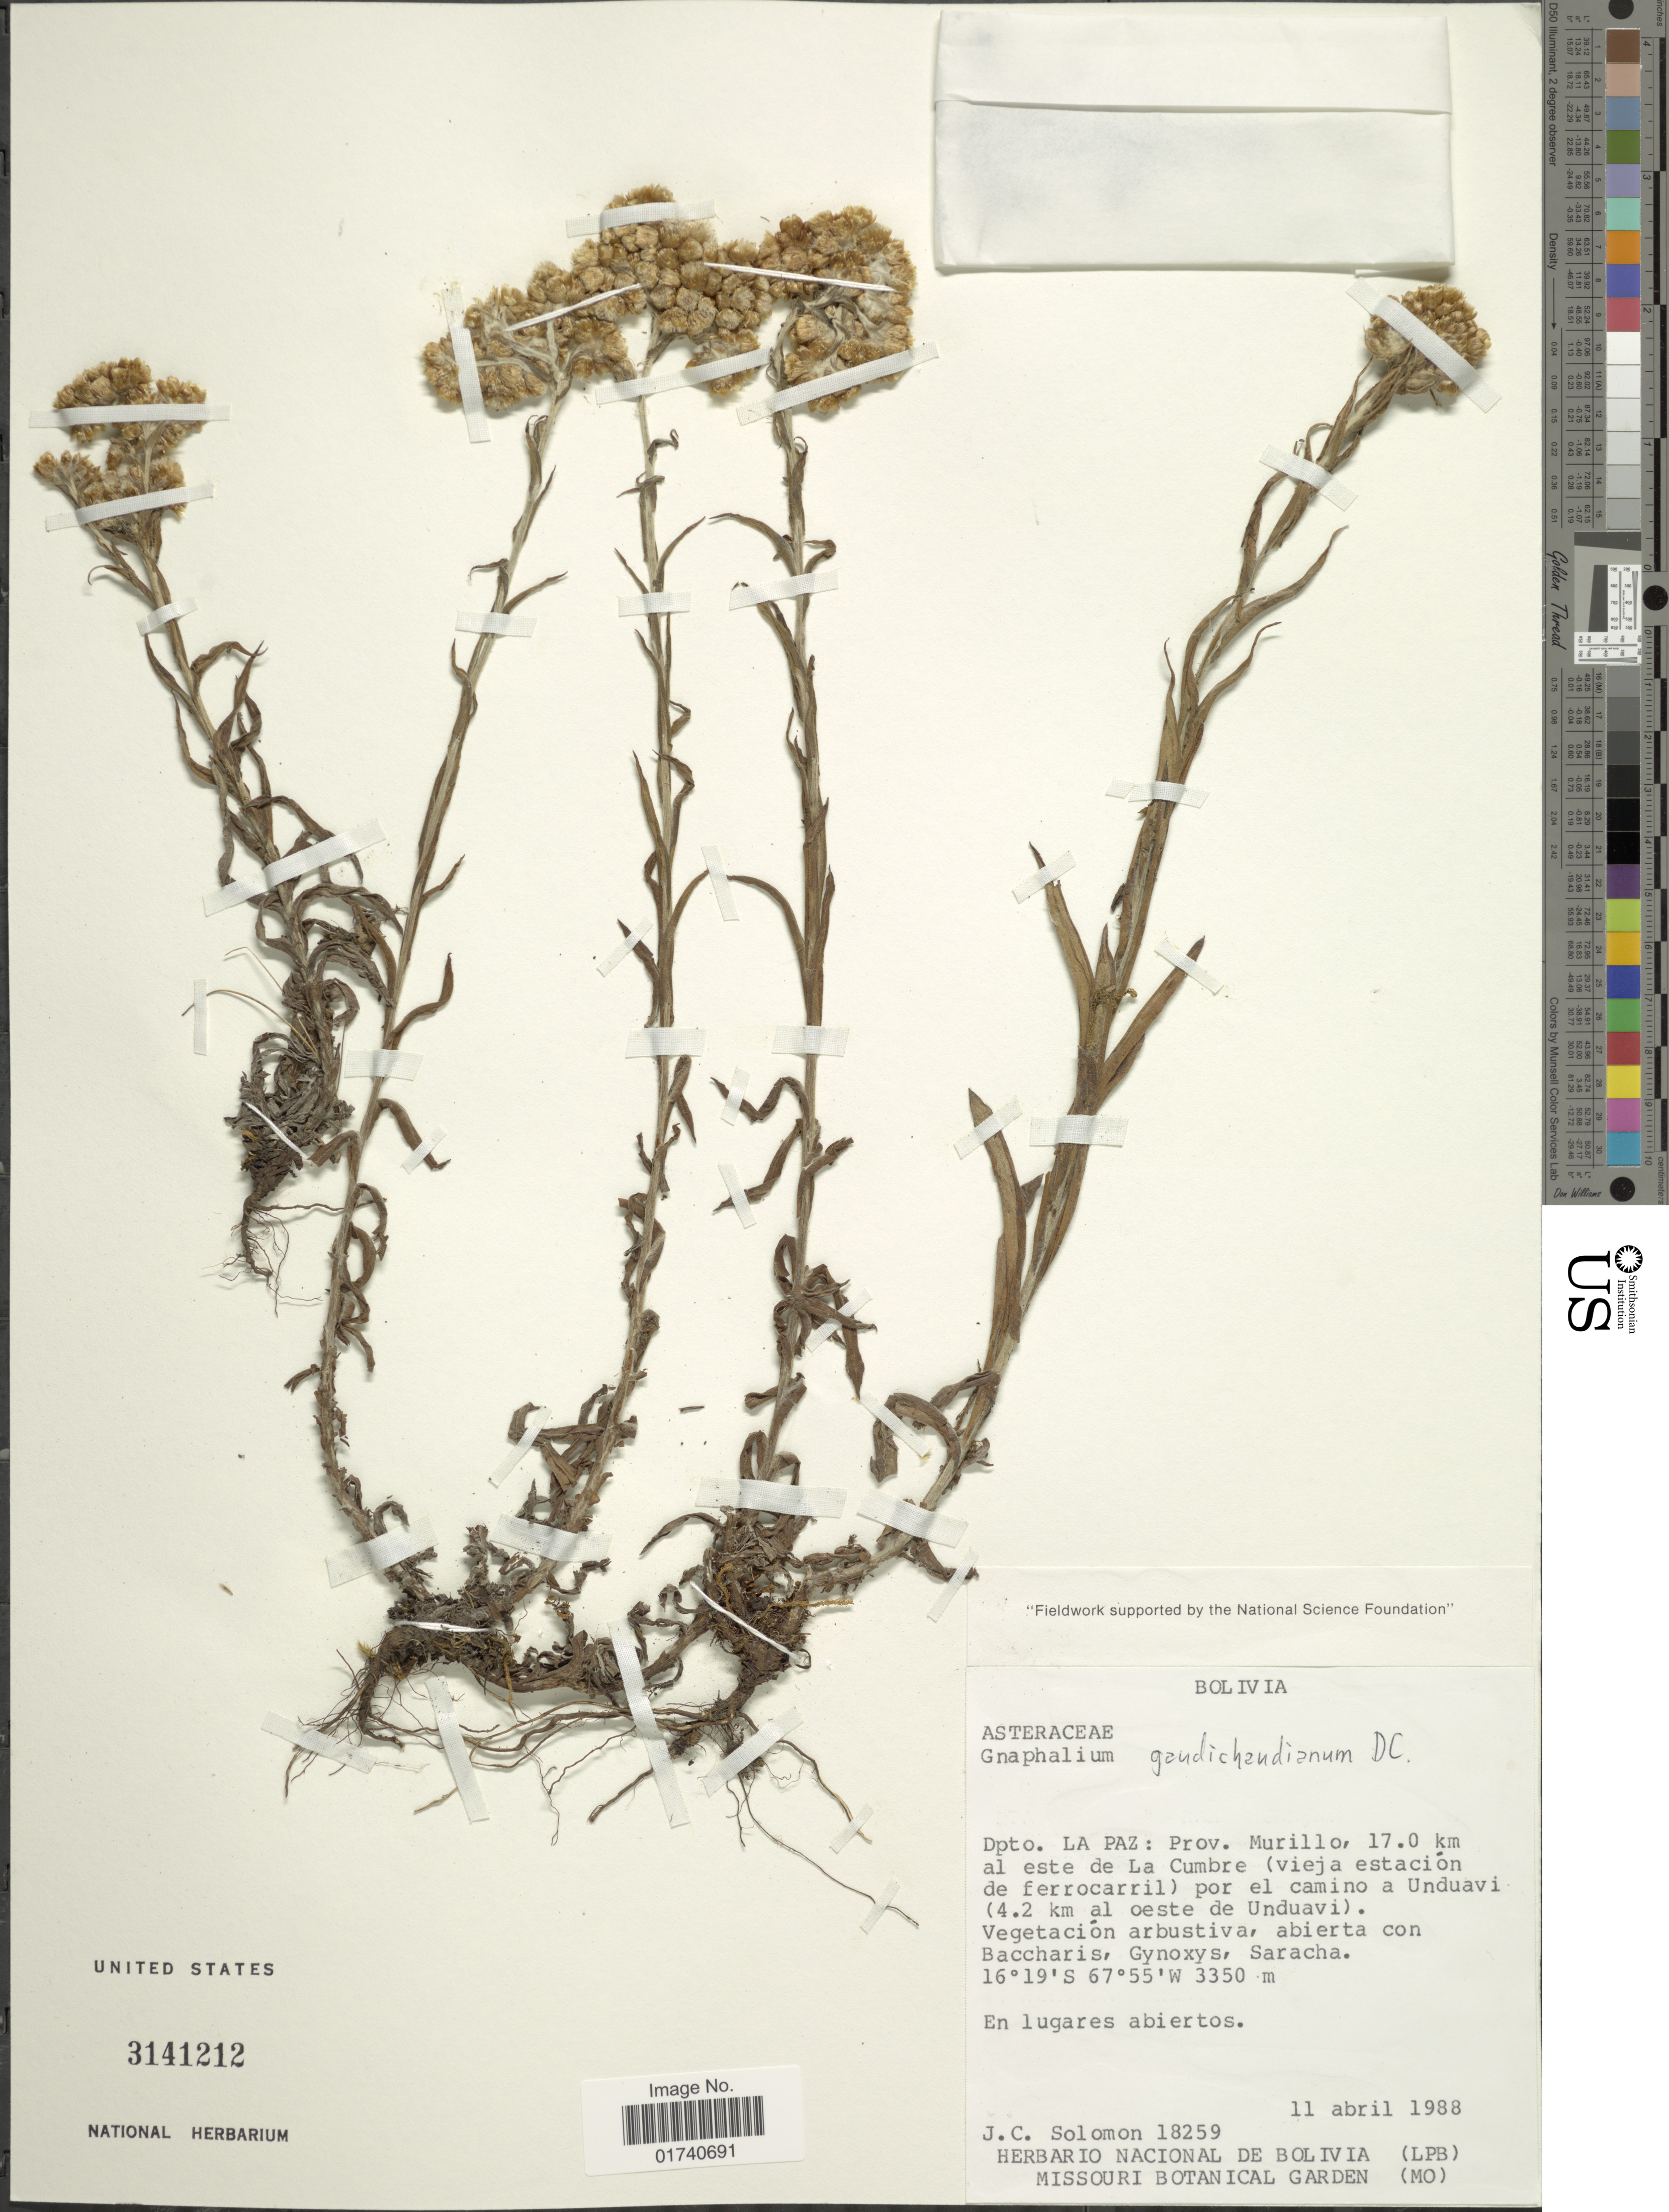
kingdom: Plantae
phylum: Tracheophyta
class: Magnoliopsida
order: Asterales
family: Asteraceae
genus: Pseudognaphalium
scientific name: Pseudognaphalium gaudichaudianum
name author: (DC.) Anderb.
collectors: J. C. Solomon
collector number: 18259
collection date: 1988-04-11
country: Bolivia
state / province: La Paz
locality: Dpto. La Paz: Prov. Murillo, 17.0 km al este de La Cumbre (vieja estacion de ferrocarril) por el camino a Unduavi (4.2 km al oeste de Unduavi).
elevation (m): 3350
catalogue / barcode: US 3141212